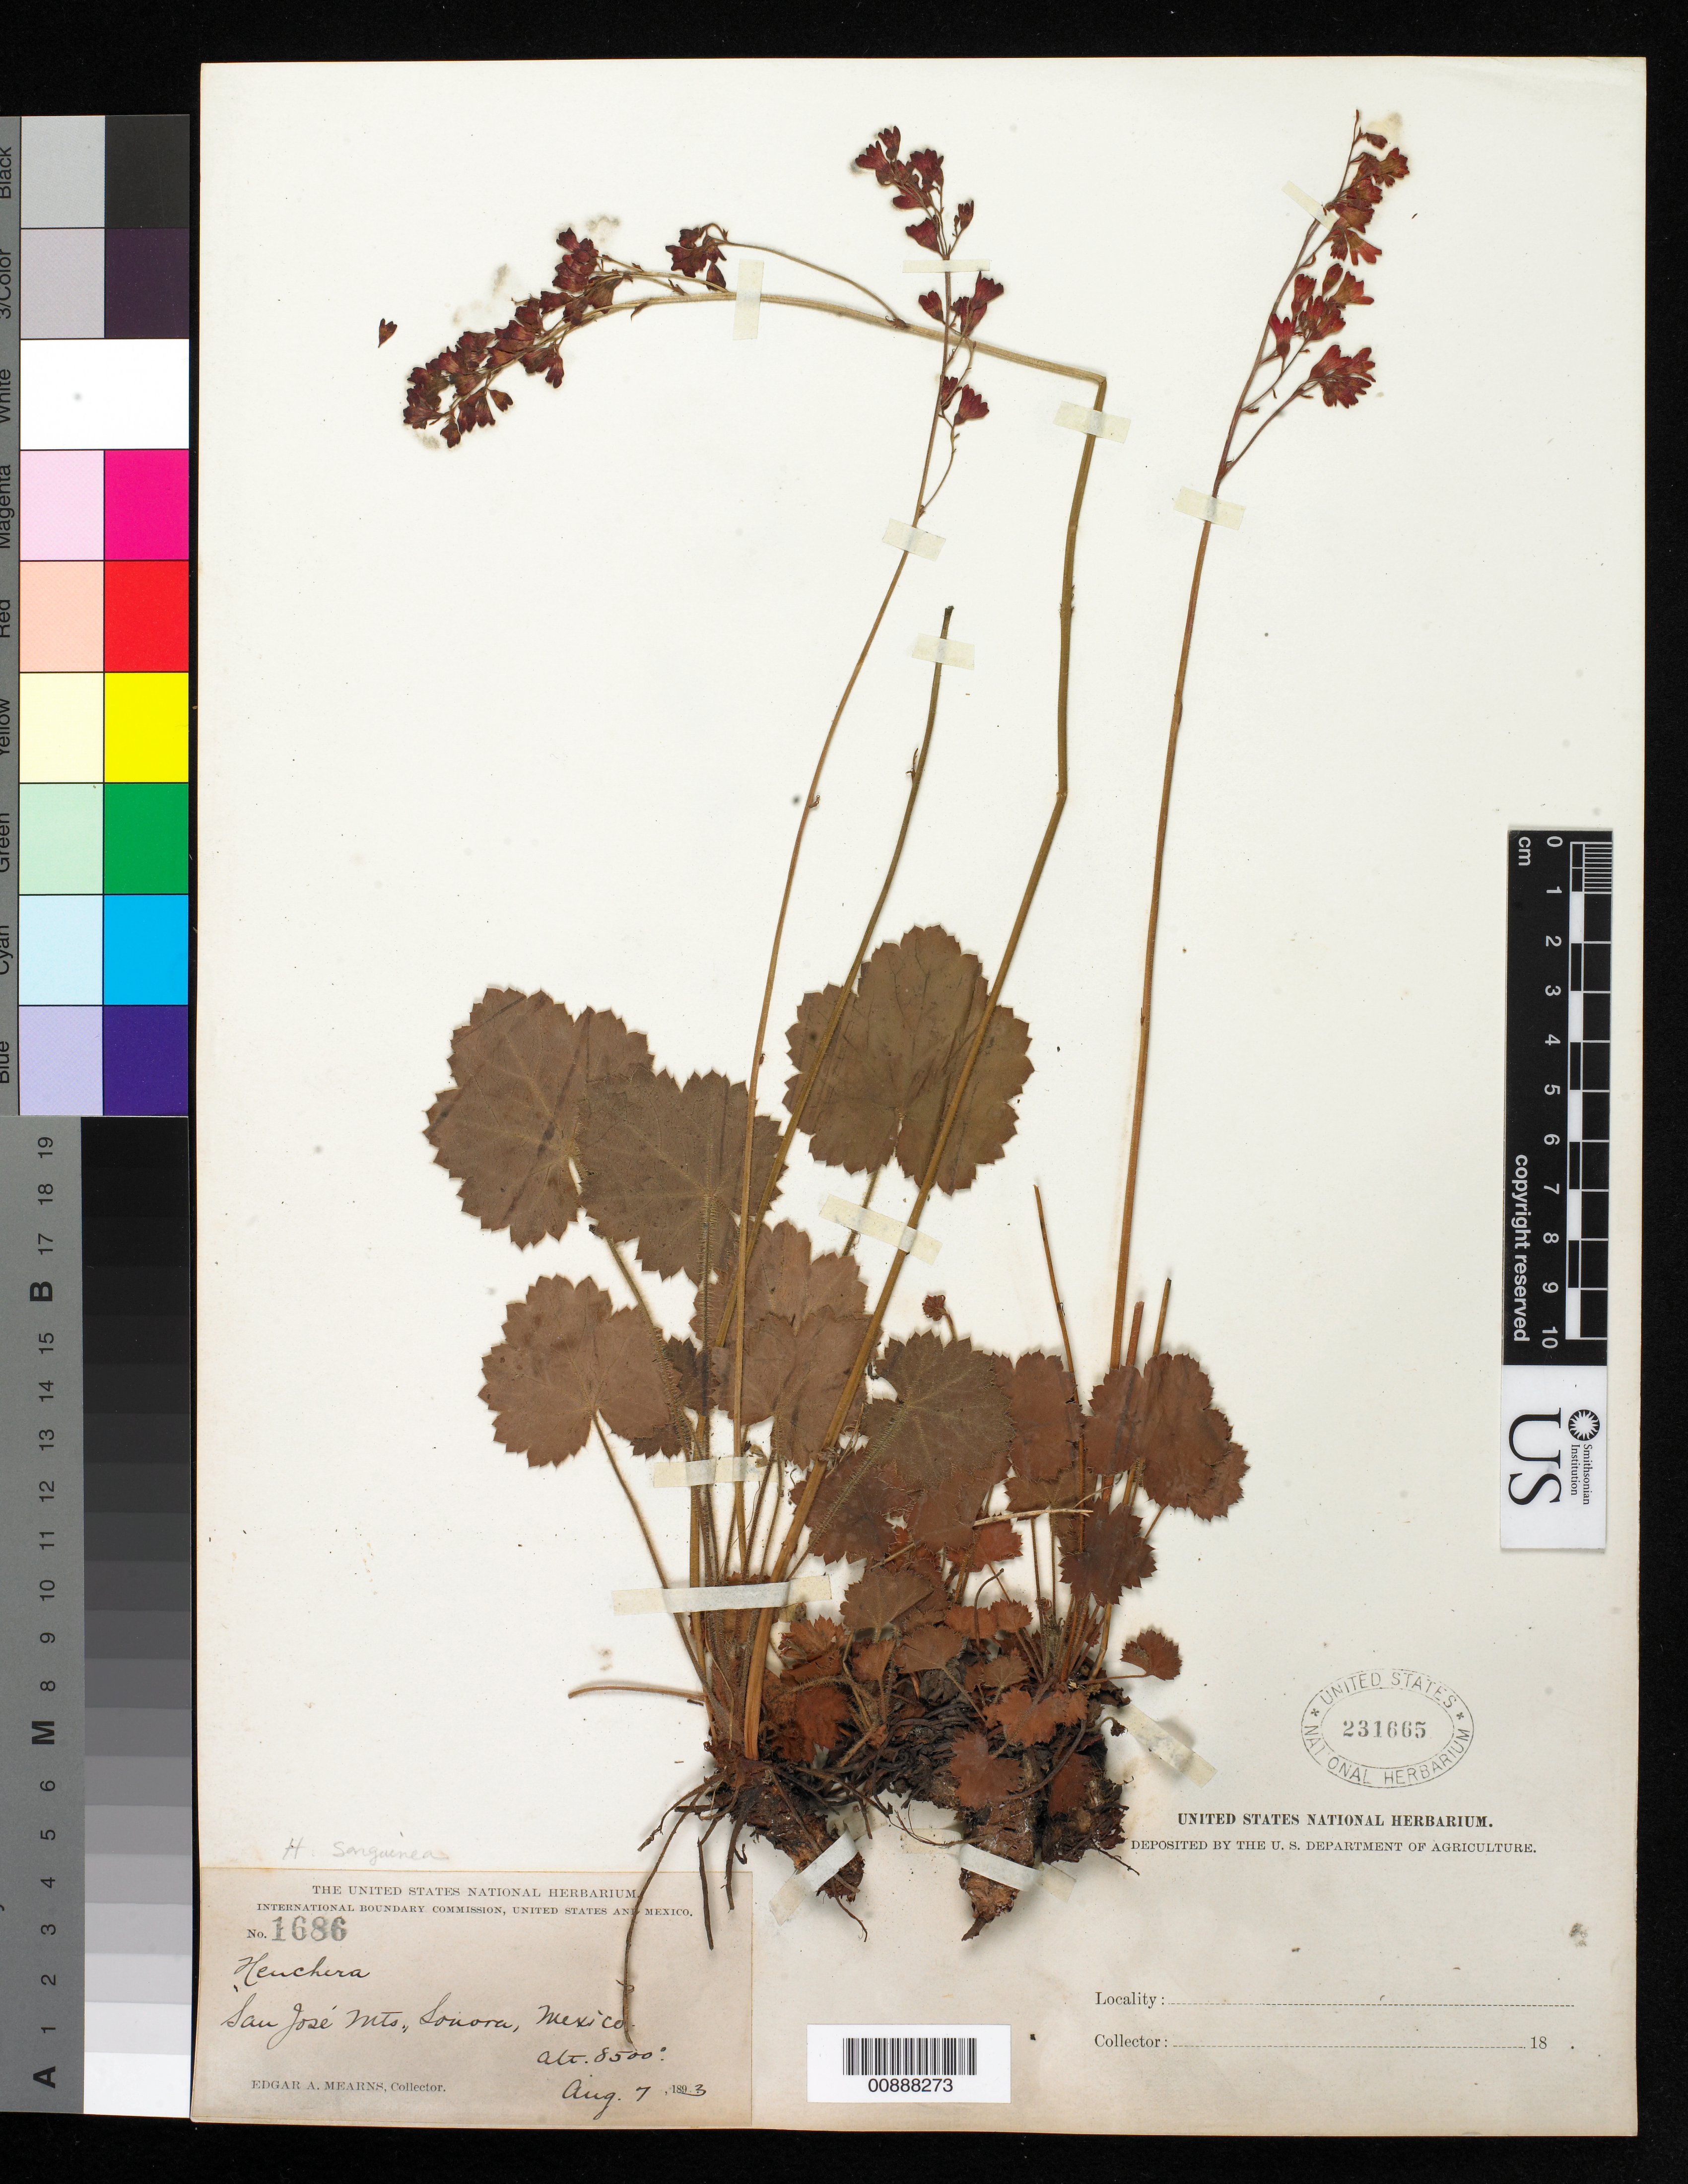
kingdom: Plantae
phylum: Tracheophyta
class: Magnoliopsida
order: Saxifragales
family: Saxifragaceae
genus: Heuchera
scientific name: Heuchera sanguinea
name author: Engelm.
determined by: Folk, Ryan A.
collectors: E. A. Mearns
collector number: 1686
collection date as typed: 07 Aug 1893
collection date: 1893-08-07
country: Mexico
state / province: Sonora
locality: San José Mts., Sonora.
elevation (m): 2591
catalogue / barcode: US 231665